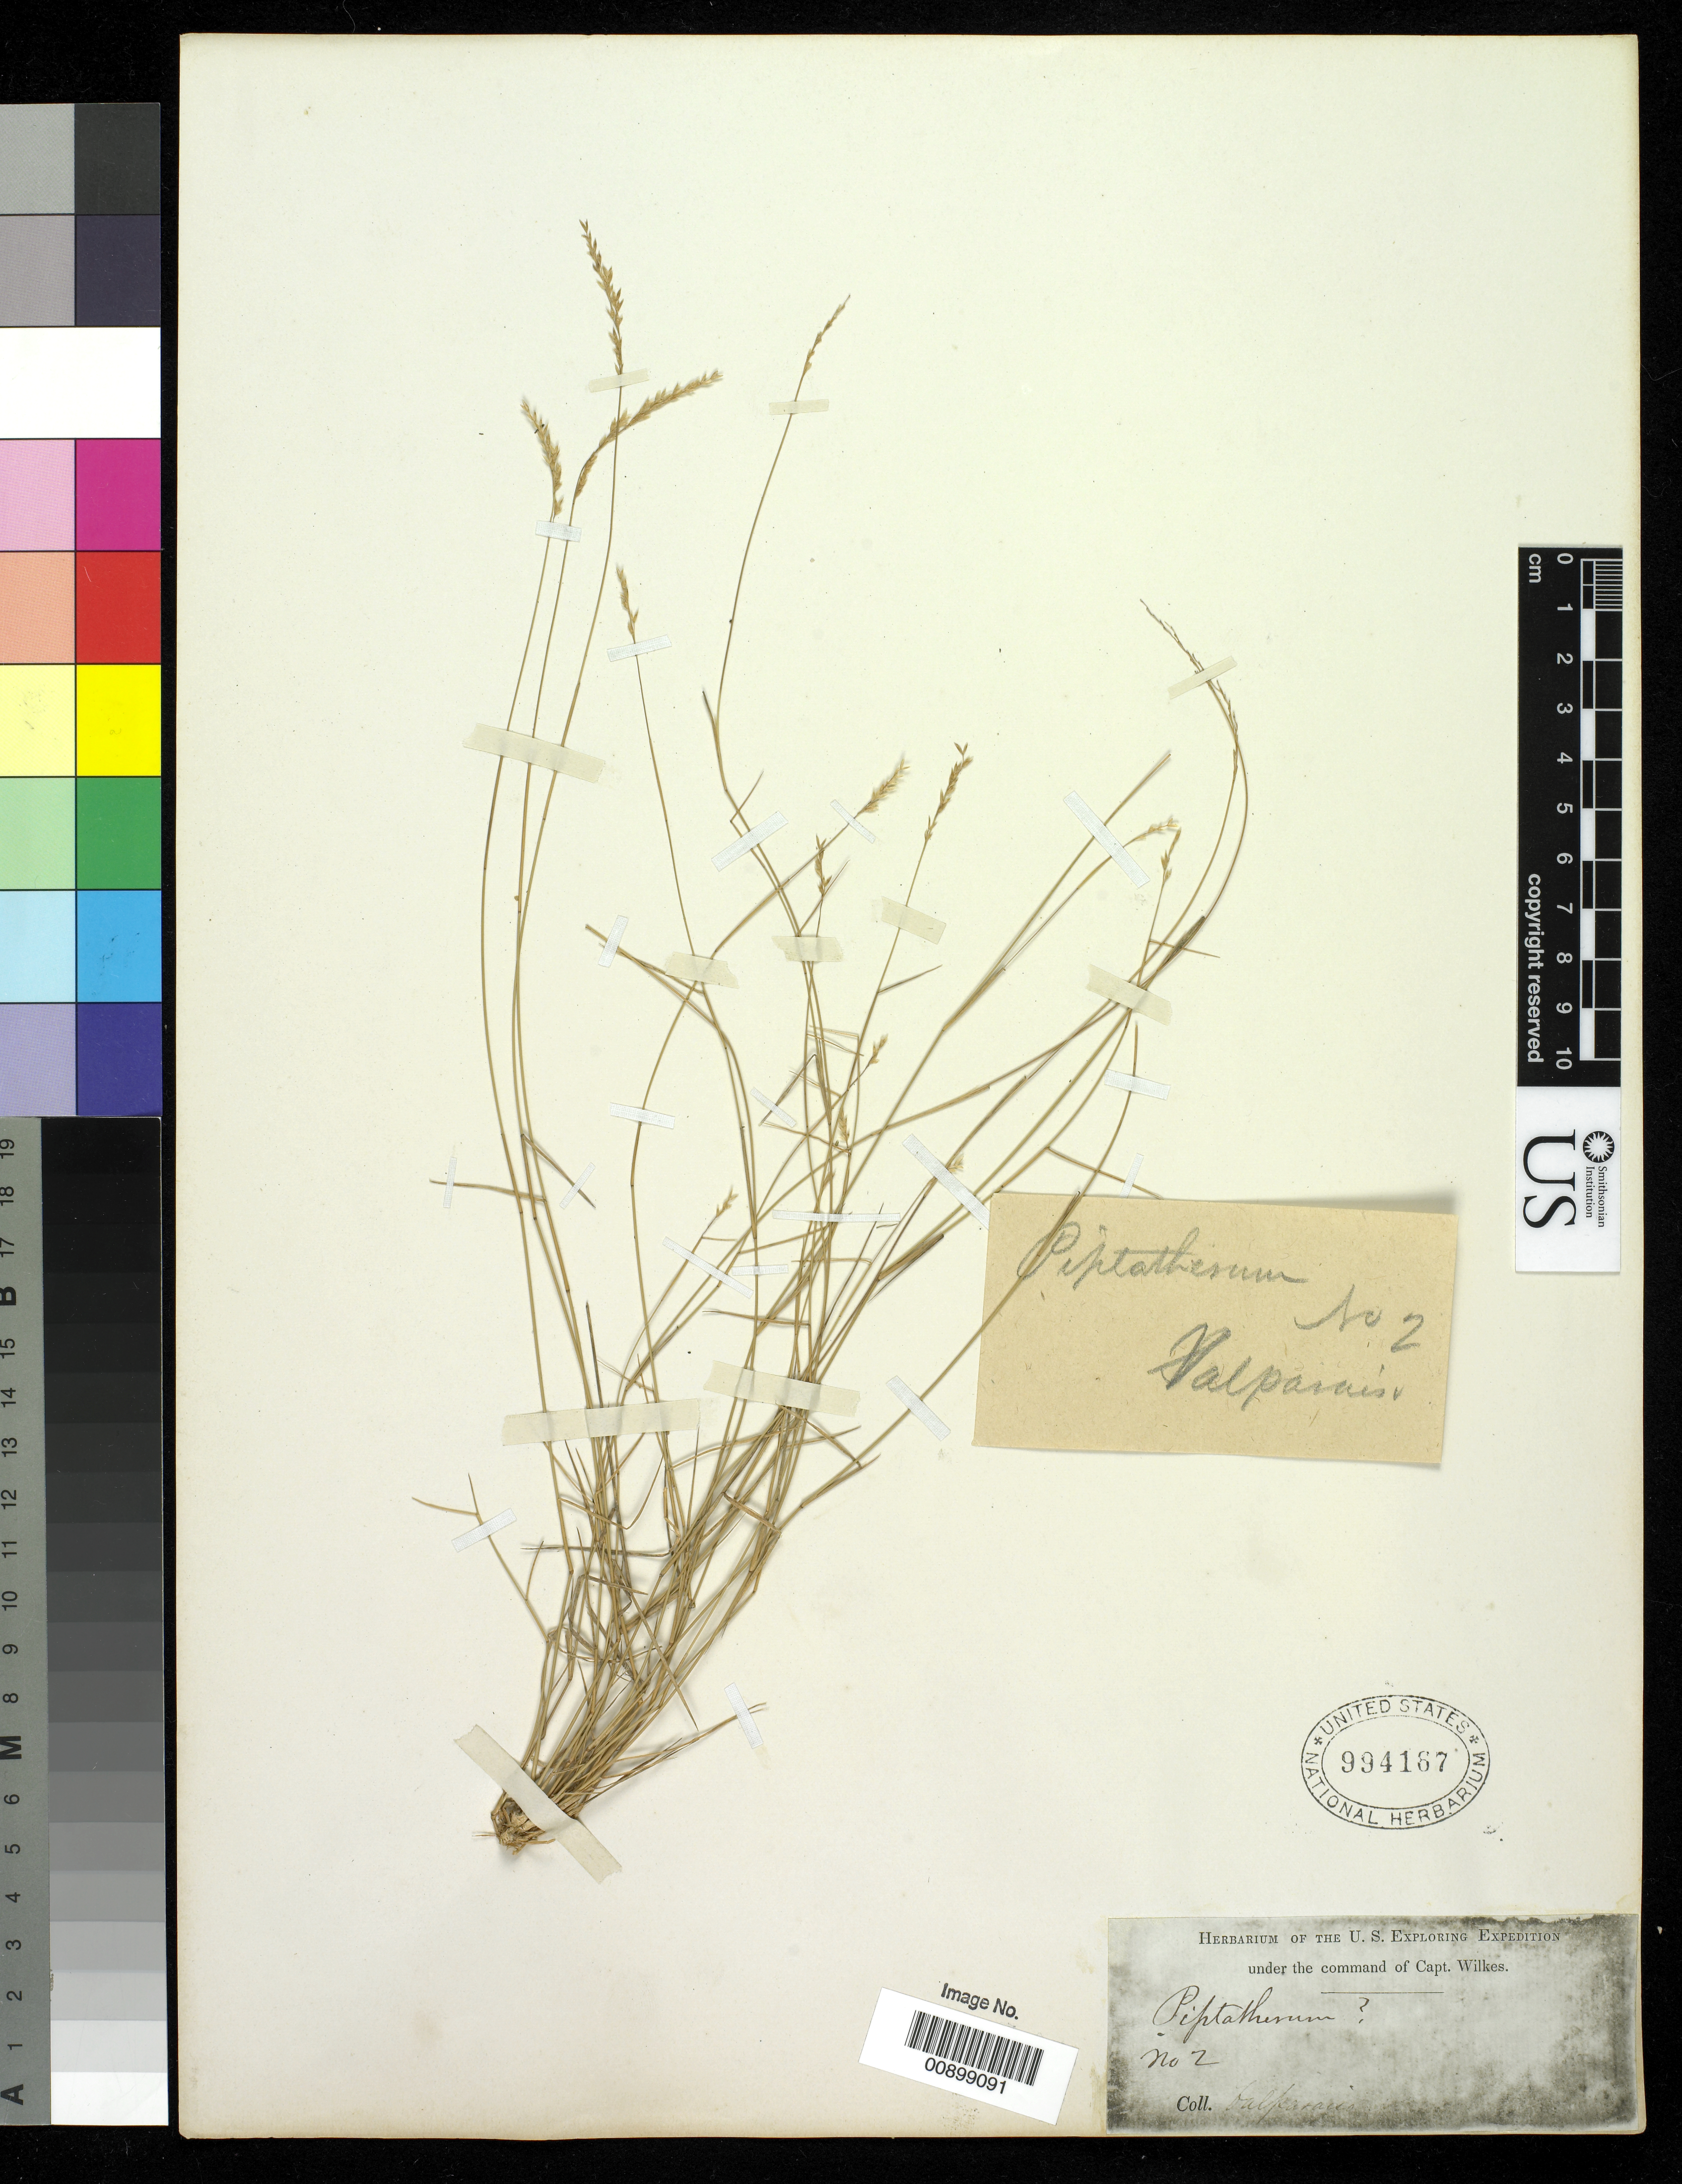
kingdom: Plantae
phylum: Tracheophyta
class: Liliopsida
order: Poales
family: Poaceae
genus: Piptochaetium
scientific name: Piptochaetium montevidense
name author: (Spreng.) Parodi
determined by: Poaceae Reorganization Project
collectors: Wilkes Explor. Exped.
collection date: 1838/1842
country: Chile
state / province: Valparaíso (V)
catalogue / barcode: US 994167